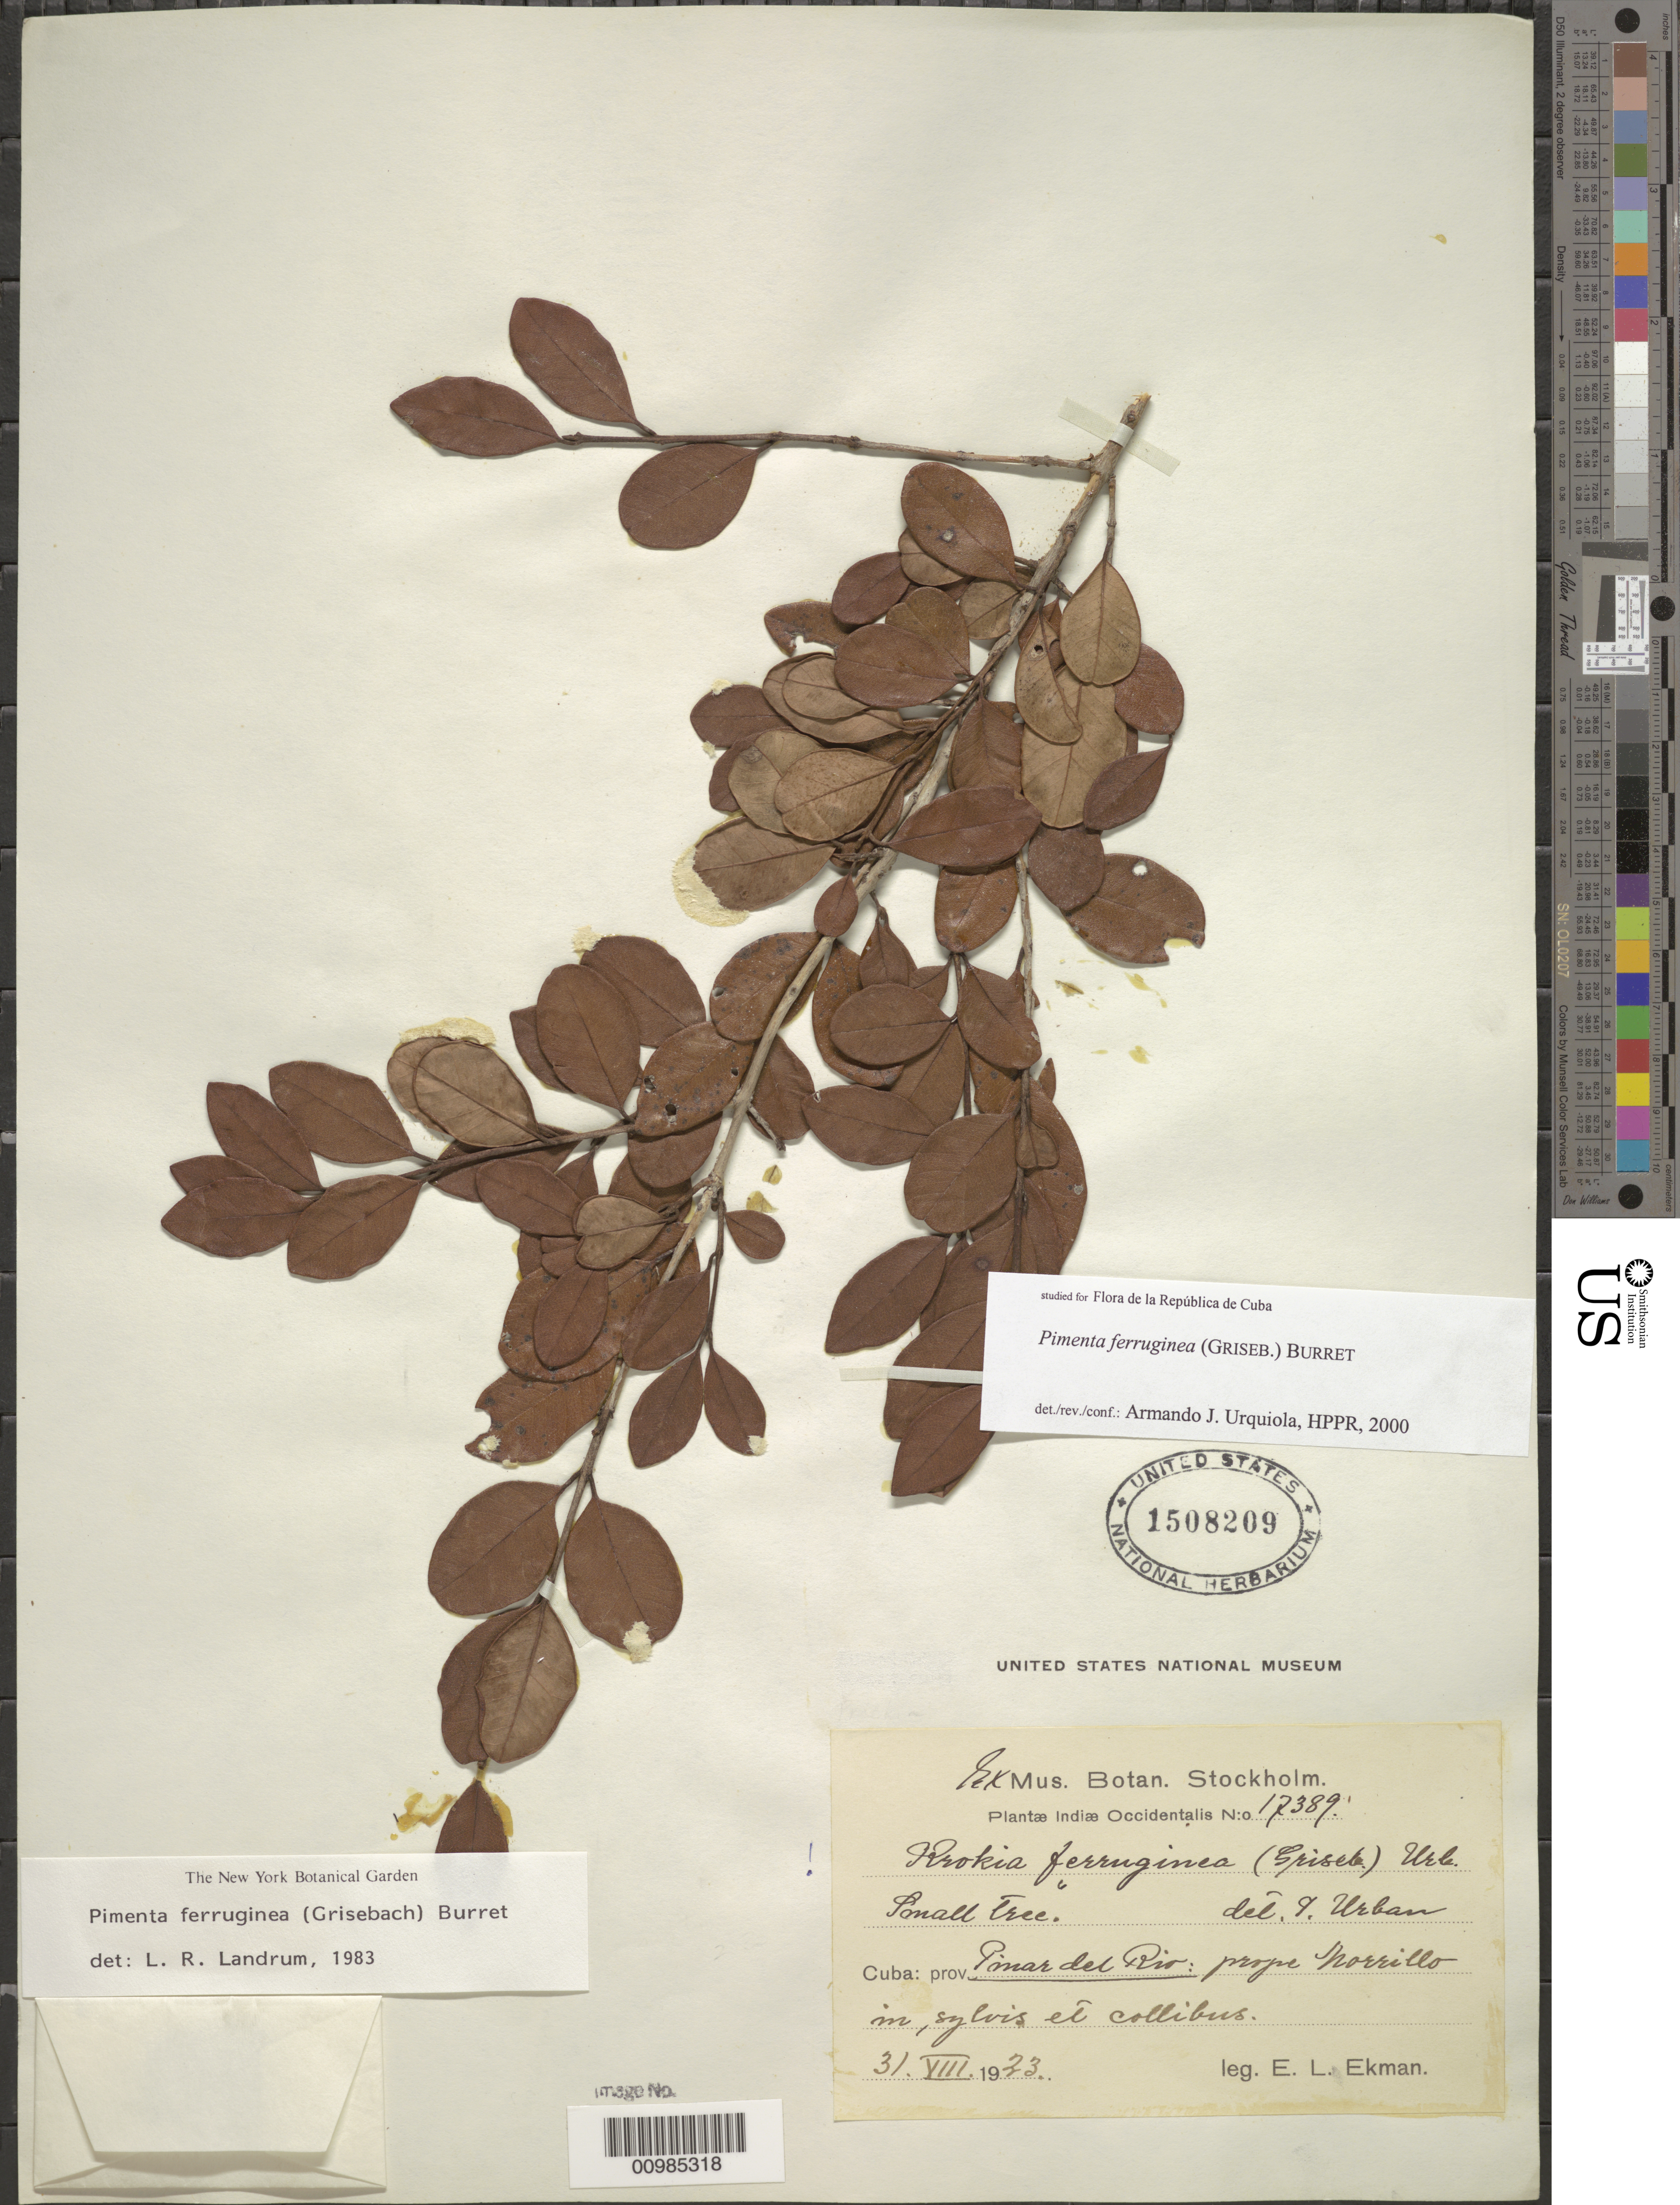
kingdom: Plantae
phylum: Tracheophyta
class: Magnoliopsida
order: Myrtales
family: Myrtaceae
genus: Pimenta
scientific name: Pimenta ferruginea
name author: (Griseb.) Burret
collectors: E. L. Ekman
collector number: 17389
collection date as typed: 31 Aug 1933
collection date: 1933-08-31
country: Cuba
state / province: Pinar del Rio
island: Cuba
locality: Prope Morrillo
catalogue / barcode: US 1508209